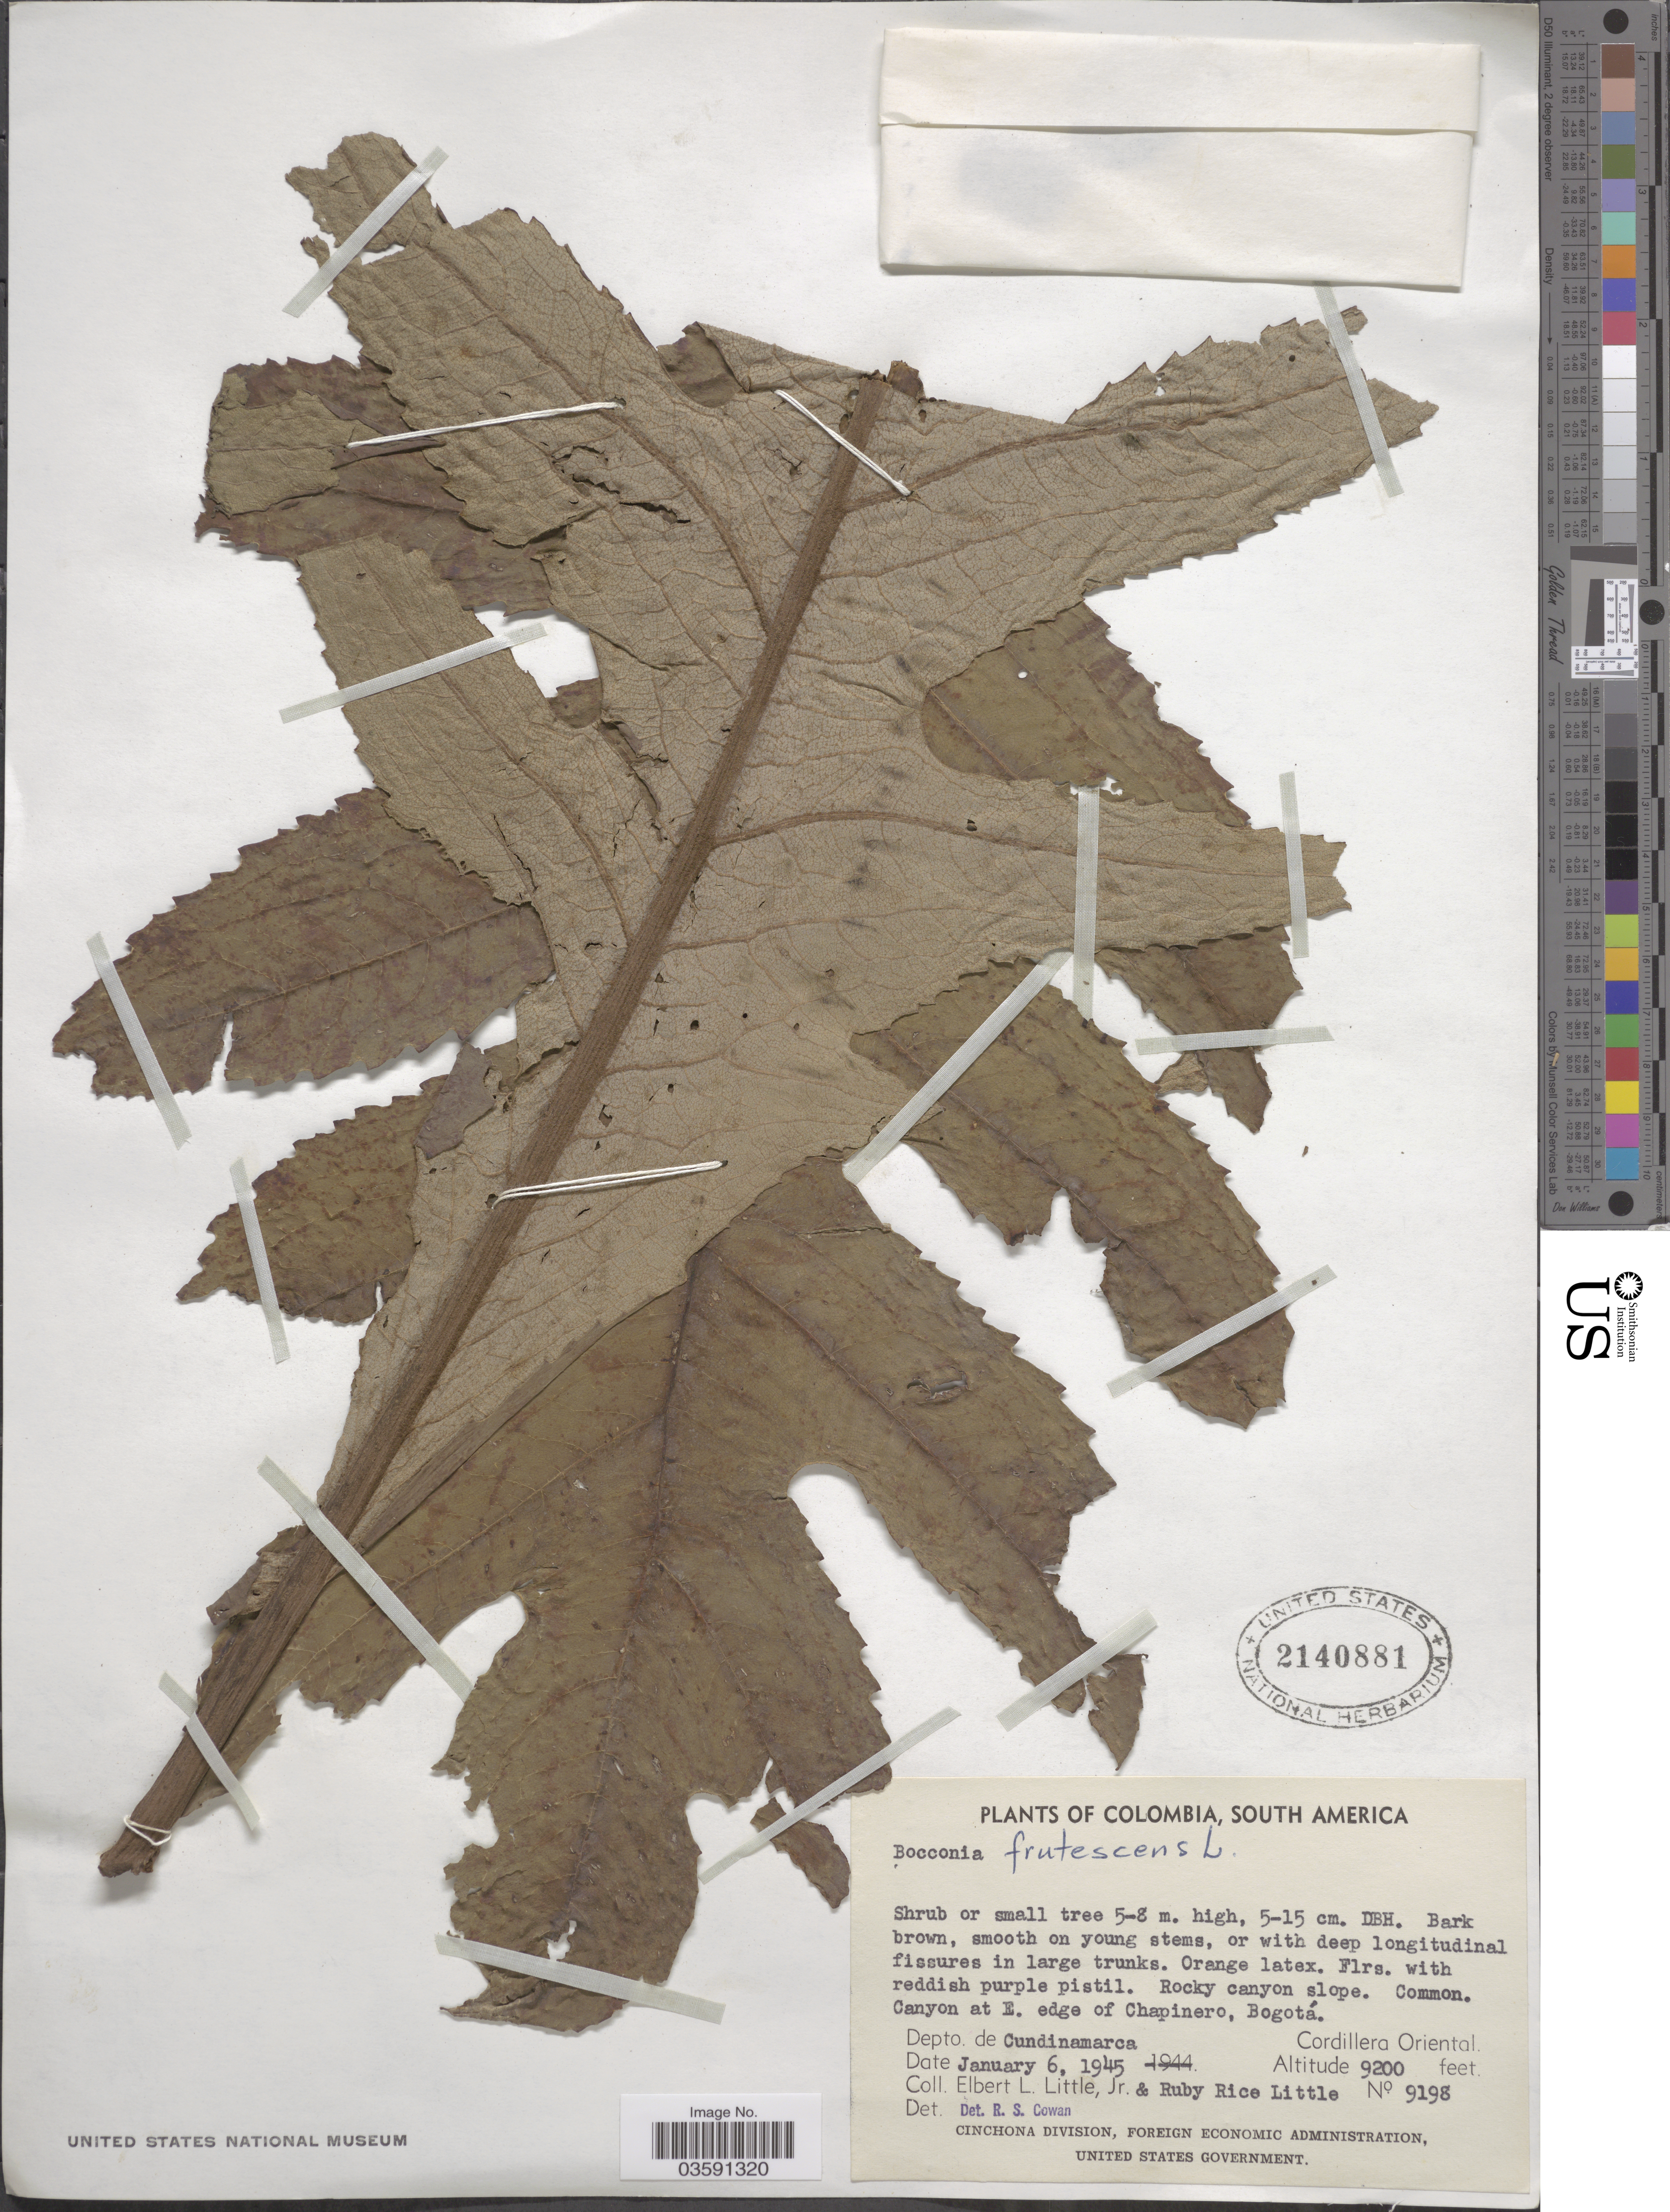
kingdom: Plantae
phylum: Tracheophyta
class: Magnoliopsida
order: Ranunculales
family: Papaveraceae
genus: Bocconia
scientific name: Bocconia integrifolia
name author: Bonpl.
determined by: Strong, Mark T., (BOT), Smithsonian Institution - National Museum of Natural History (UNITED STATES)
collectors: E. L. Little & R. R. Little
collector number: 9198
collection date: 1945-01-06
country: Colombia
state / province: Cundinamarca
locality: Canyon at E. edge of Chapinero, Bogotá. Depto. de Cundinamarca. Cordillera Oriental.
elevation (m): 2804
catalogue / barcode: US 2140881